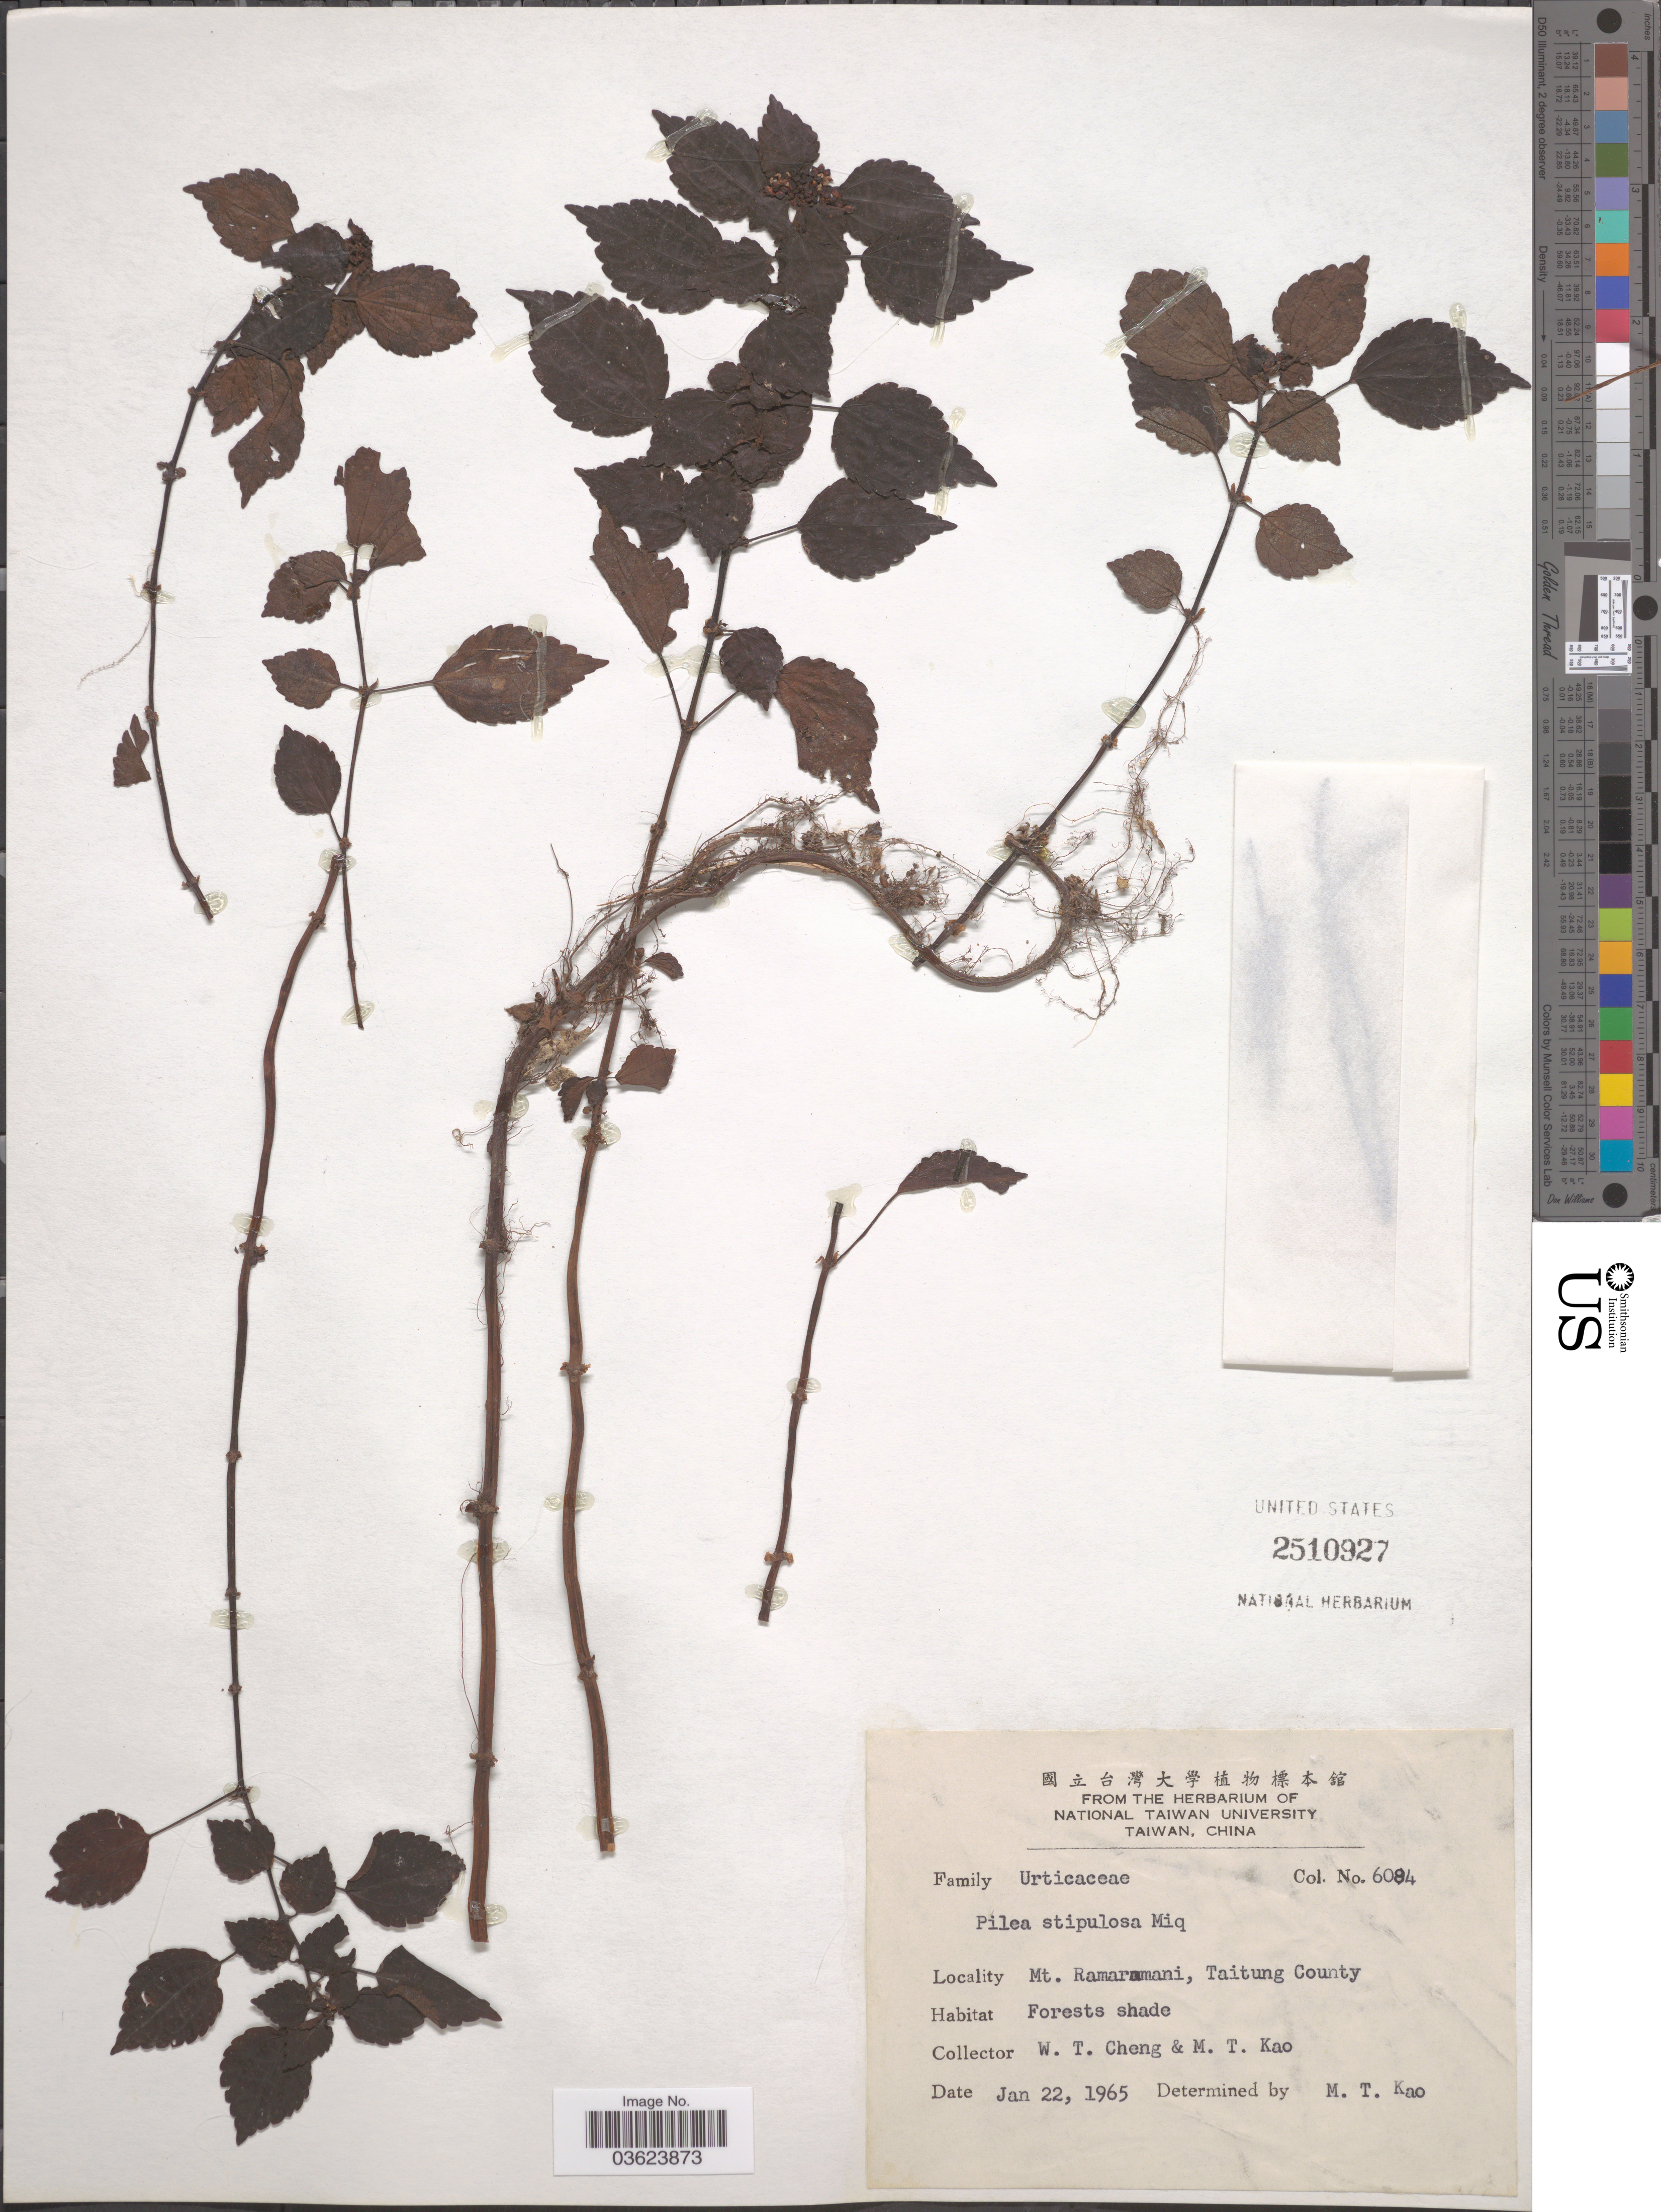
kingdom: Plantae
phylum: Tracheophyta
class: Magnoliopsida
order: Rosales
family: Urticaceae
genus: Pilea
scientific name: Pilea stipulosa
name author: Miq.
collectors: W. Cheng & M. T. Kao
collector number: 6084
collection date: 1965-01-22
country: Taiwan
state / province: Taitung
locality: Mt. Ramaramani, Taitung County.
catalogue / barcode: US 2510927